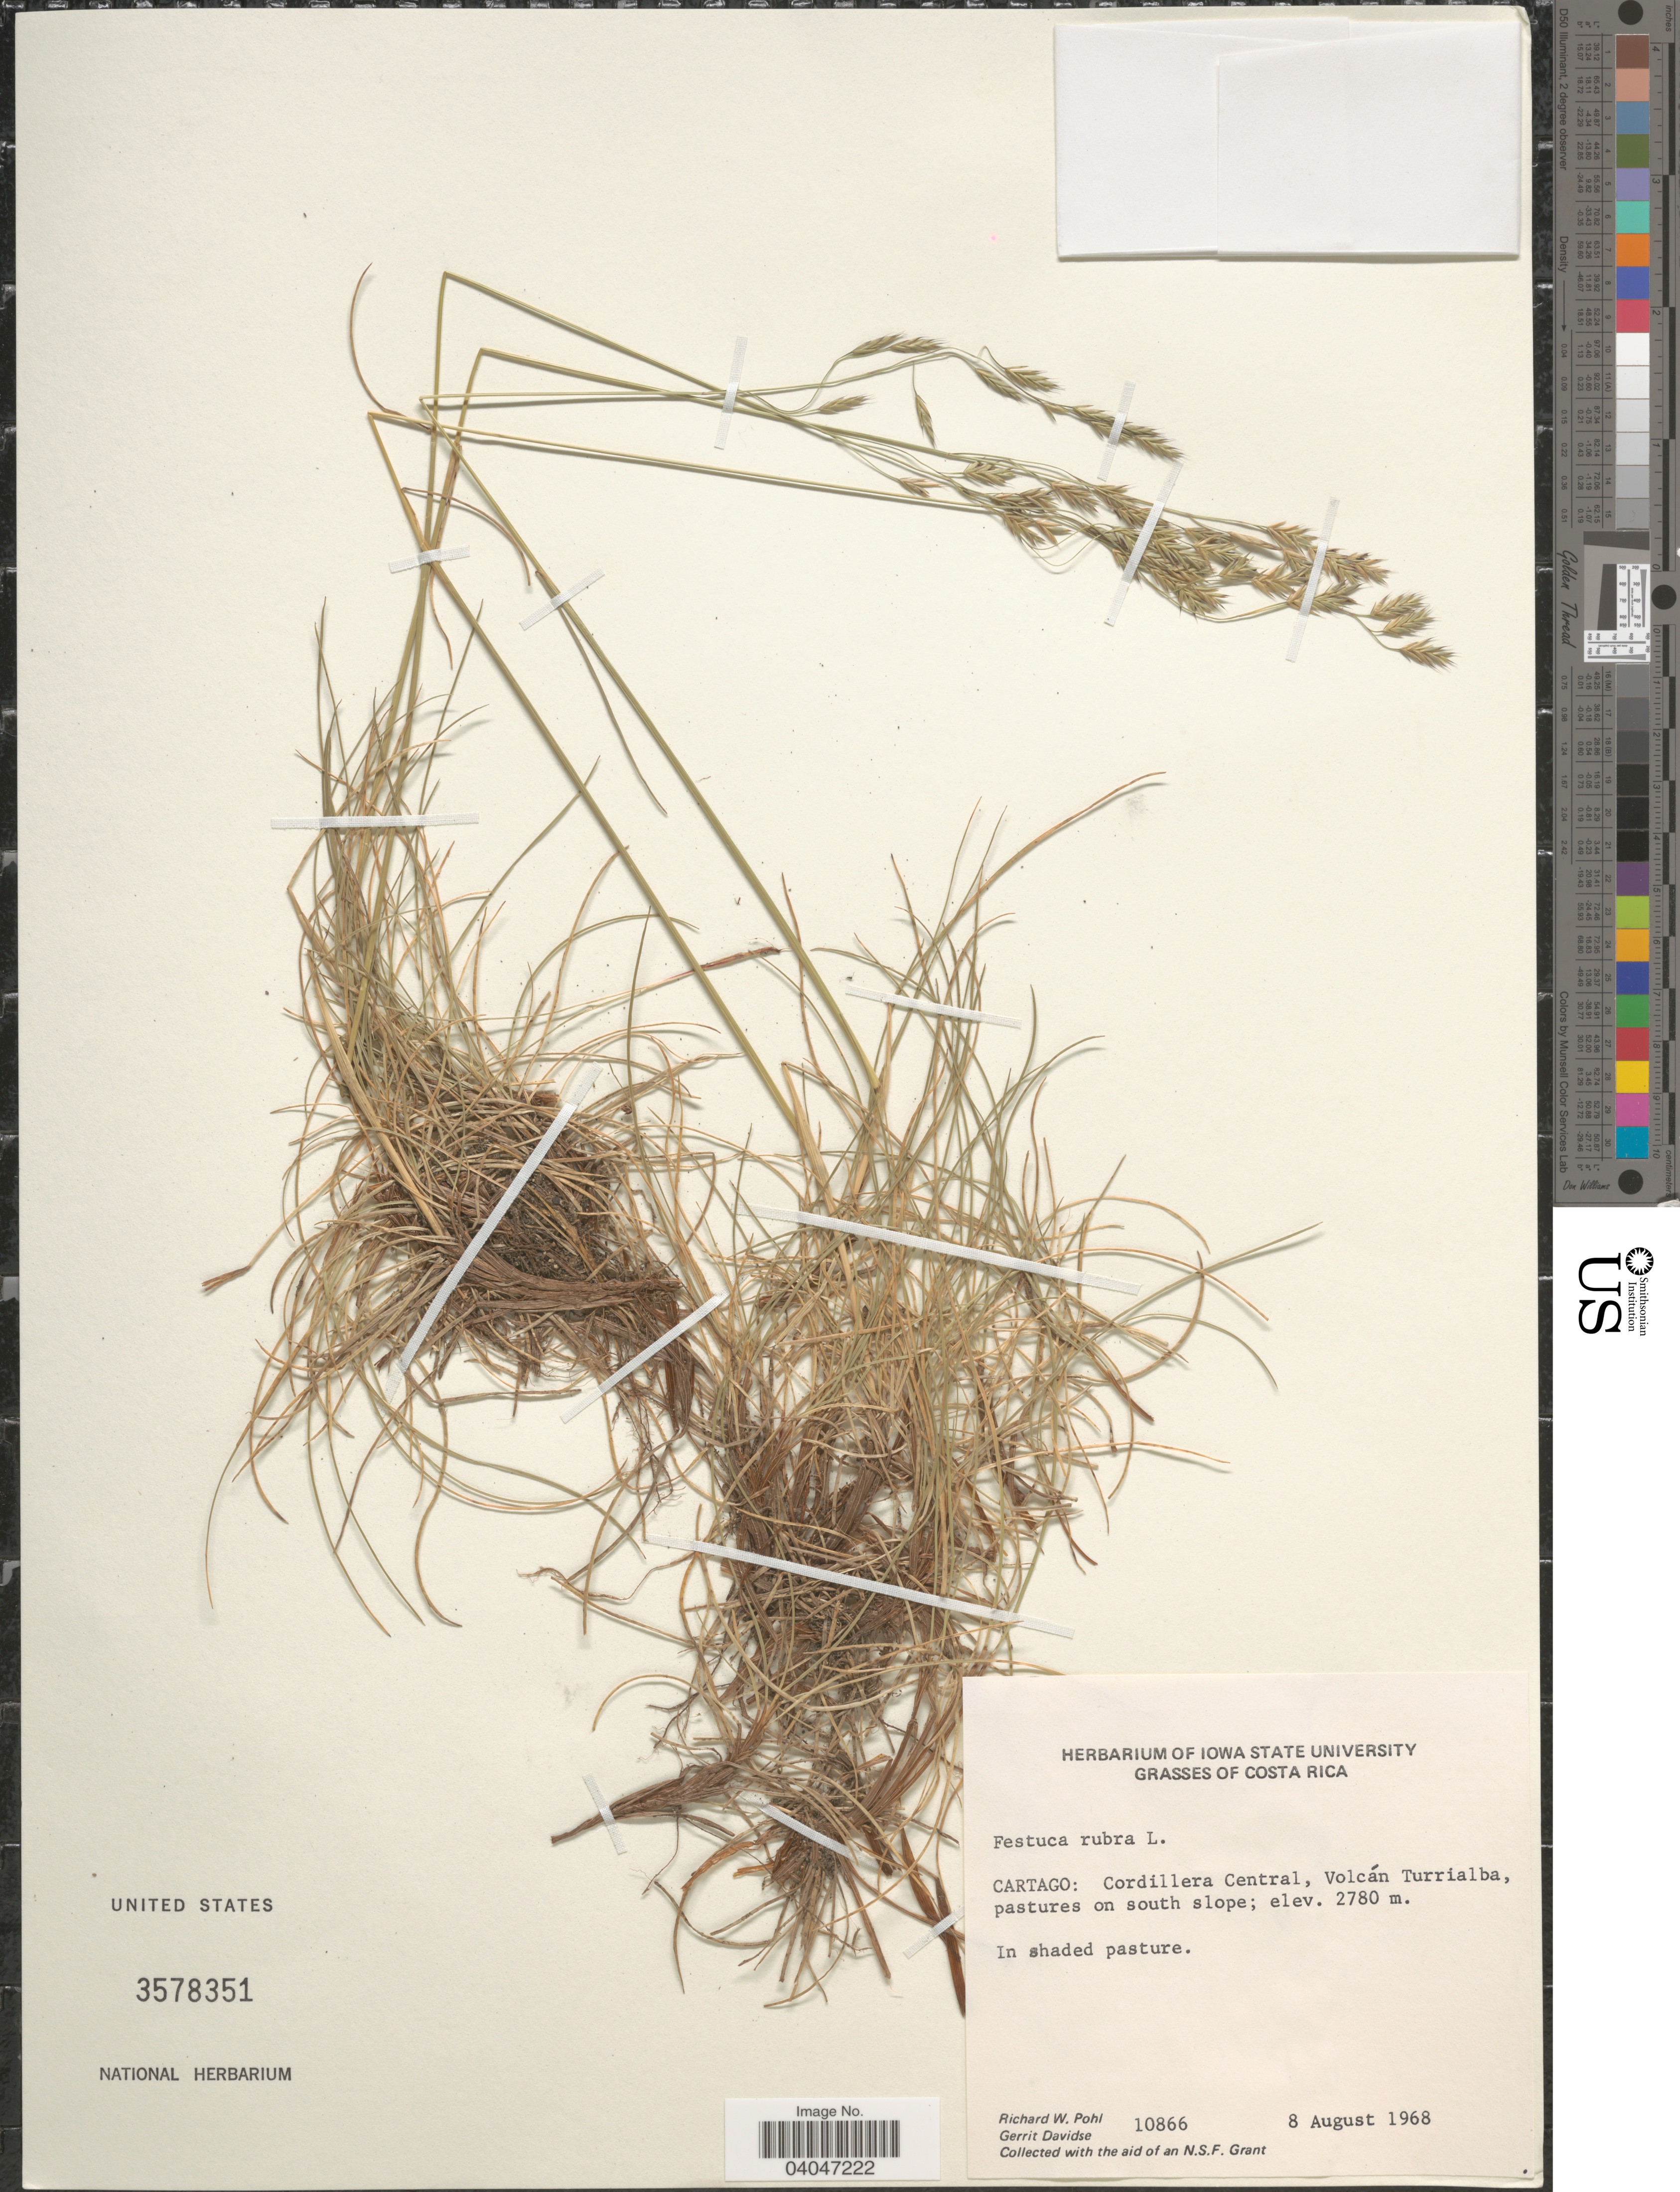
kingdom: Plantae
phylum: Tracheophyta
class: Liliopsida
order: Poales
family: Poaceae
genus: Festuca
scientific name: Festuca rubra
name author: L.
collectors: R. W. Pohl & G. Davidse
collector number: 10866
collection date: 1968-08-08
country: Costa Rica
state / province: Cartago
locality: Cordillera Central, Volcán Turrialba, pastures on south slope.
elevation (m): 2780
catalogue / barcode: US 3578351